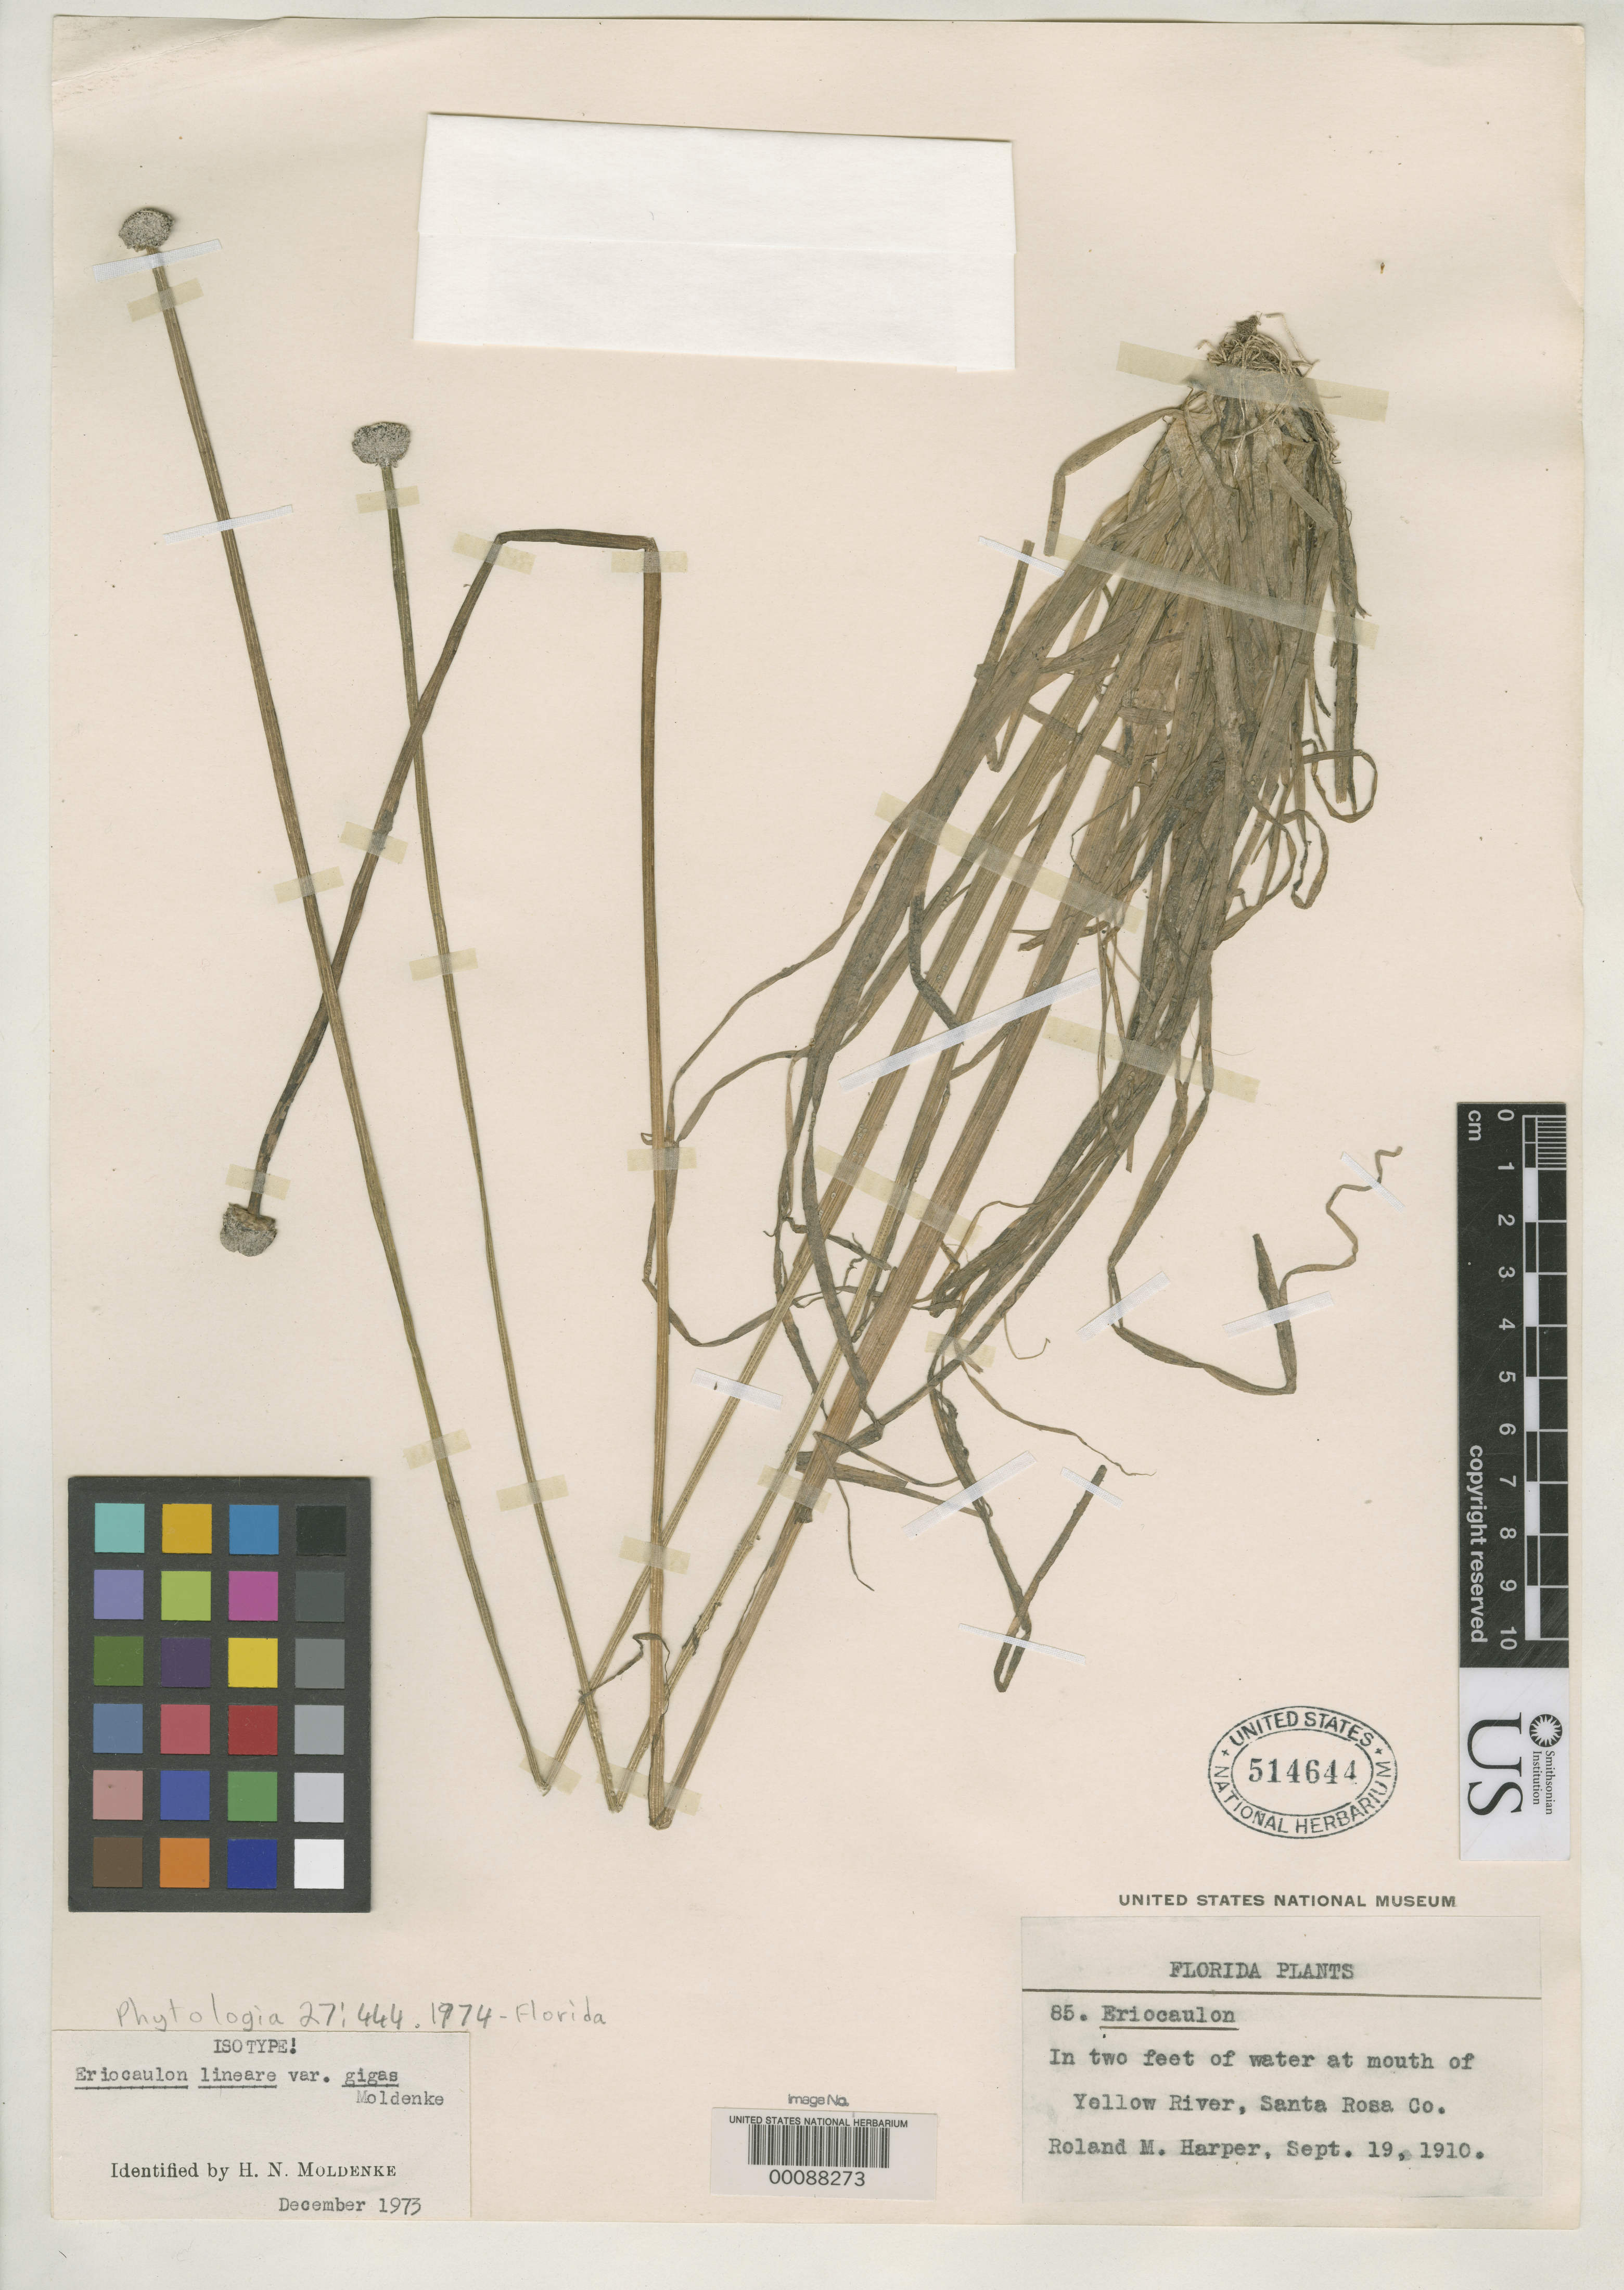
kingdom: Plantae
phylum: Tracheophyta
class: Liliopsida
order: Poales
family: Eriocaulaceae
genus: Eriocaulon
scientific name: Eriocaulon lineare var. gigas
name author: Moldenke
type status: Isotype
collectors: R. M. Harper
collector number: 85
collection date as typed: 19 Sep 1910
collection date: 1910-09-19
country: United States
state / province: Florida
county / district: Santa Rosa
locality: Mouth of Yellow River.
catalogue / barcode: US 514644